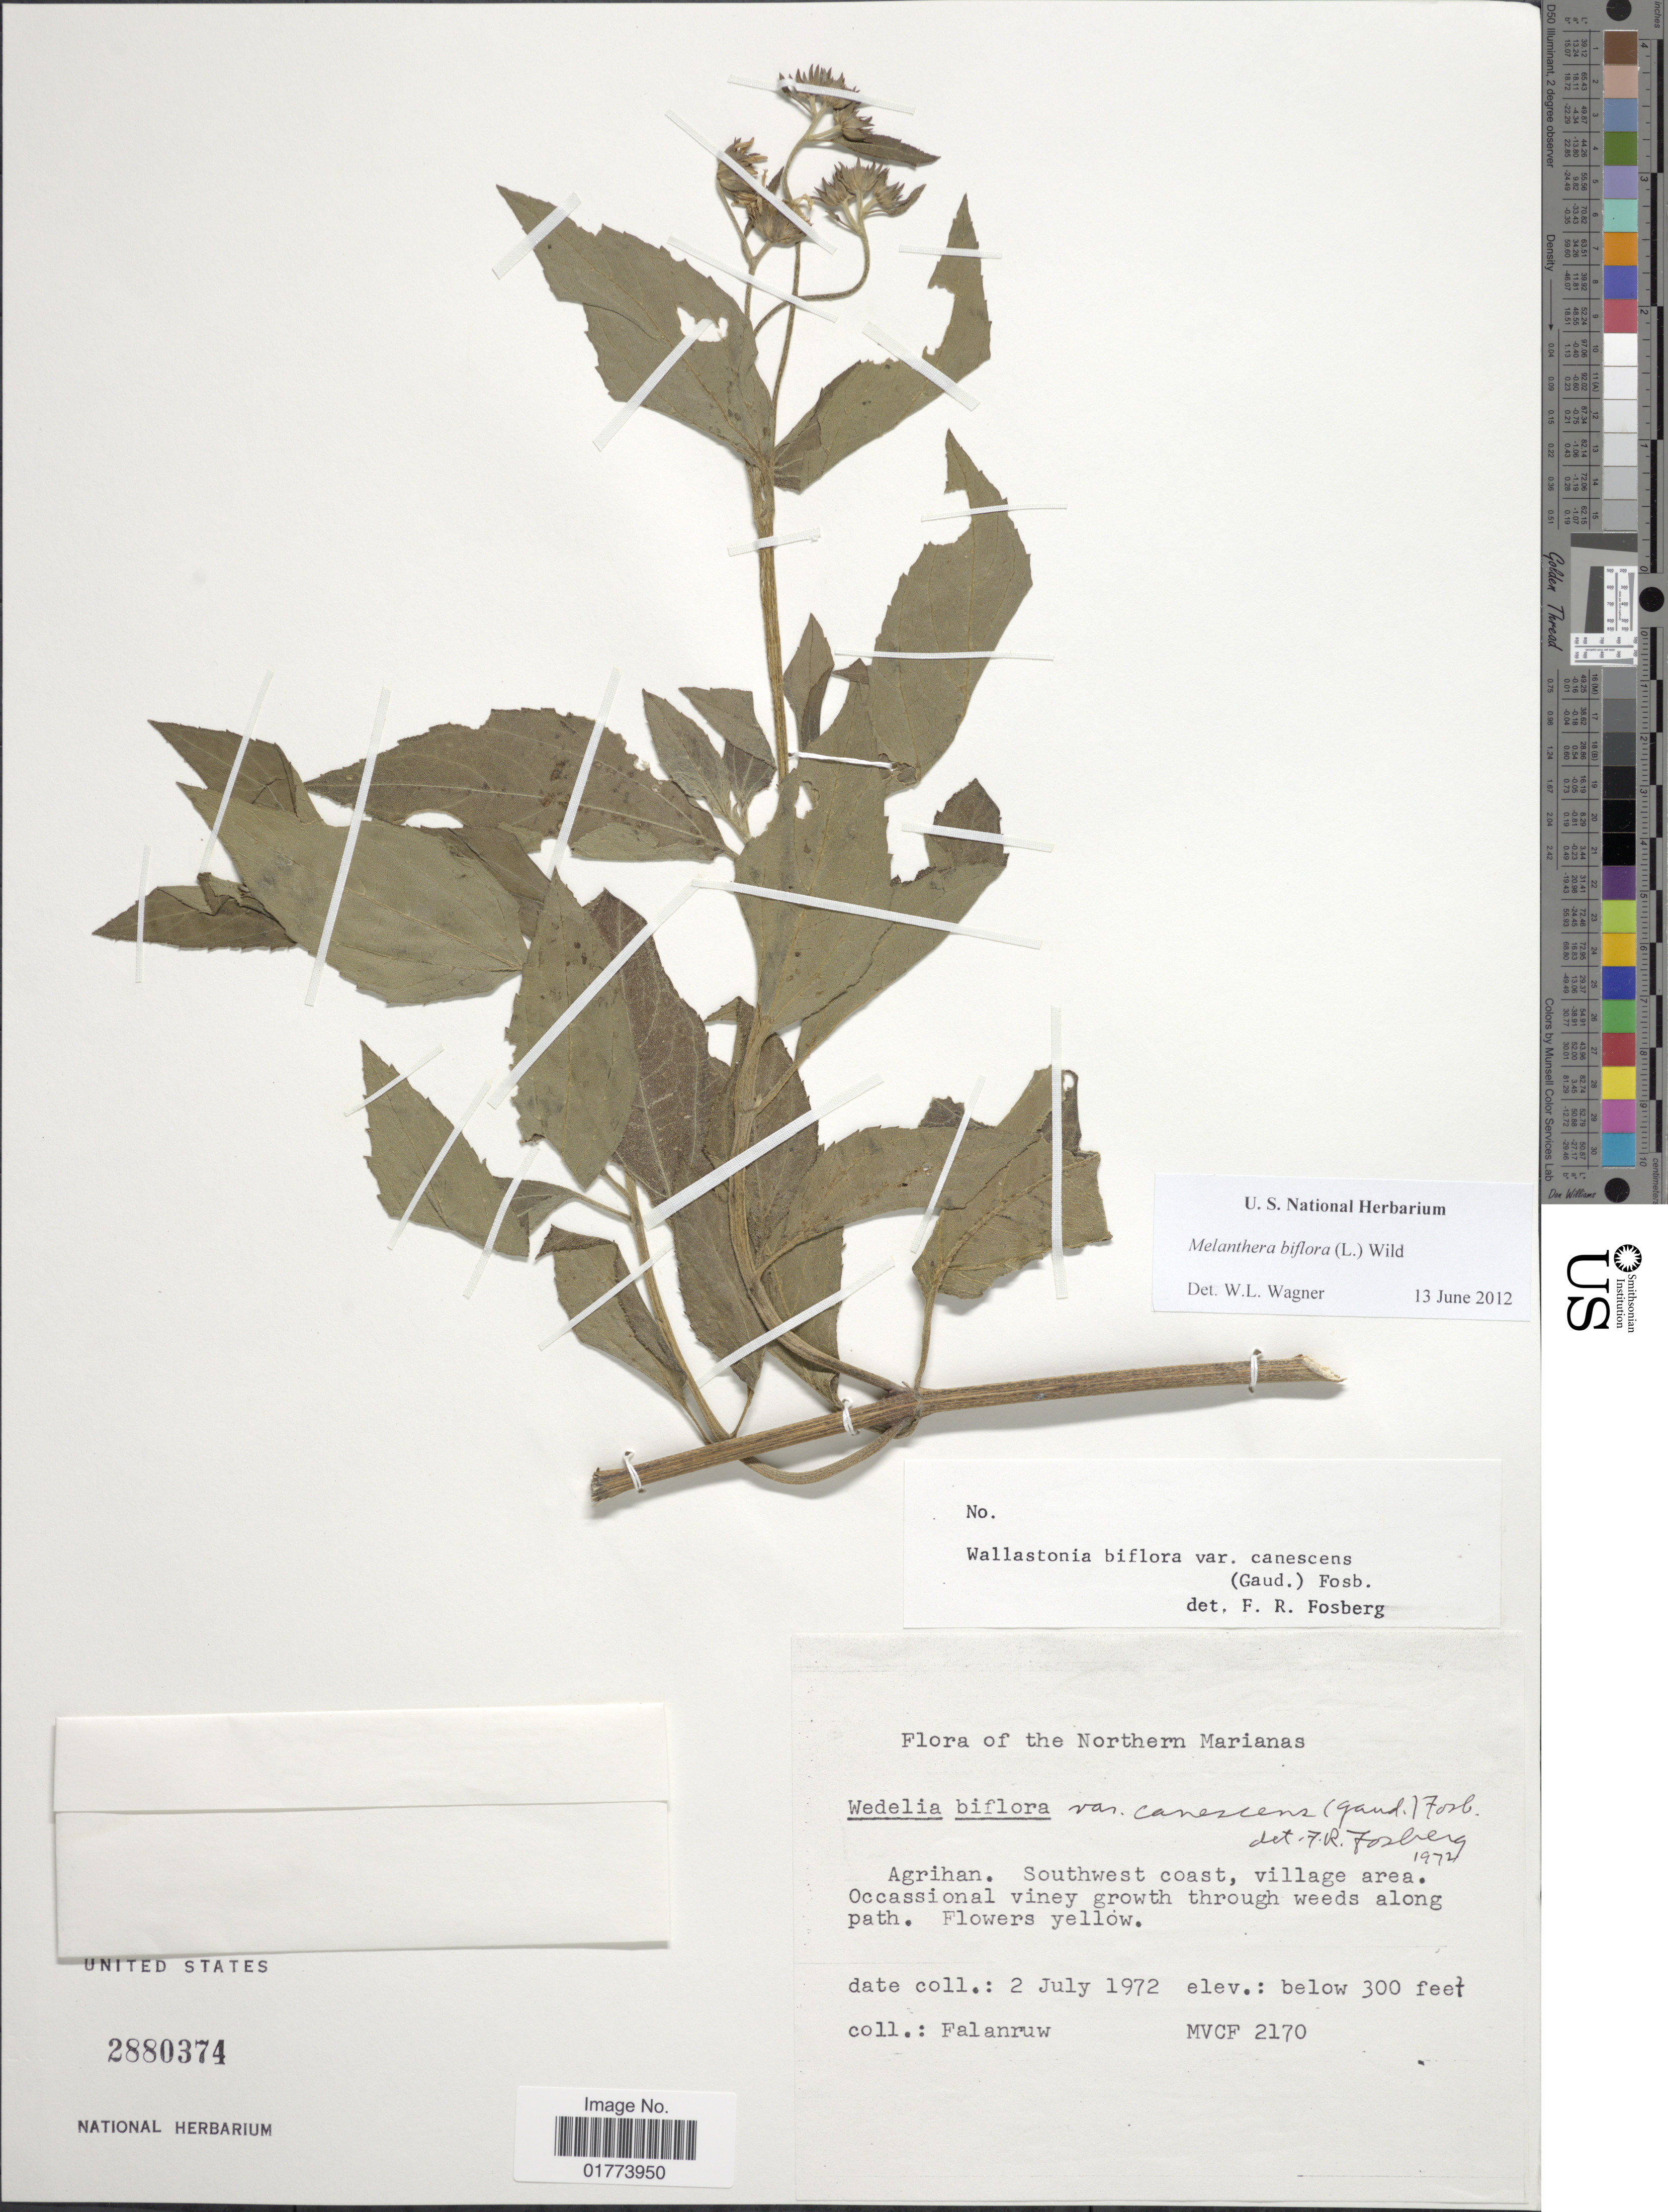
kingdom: Plantae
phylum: Tracheophyta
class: Magnoliopsida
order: Asterales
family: Asteraceae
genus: Wollastonia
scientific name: Wollastonia uniflora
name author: (Willd.) Orchard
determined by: Wagner, W. L., (BOT), Smithsonian Institution - National Museum of Natural History (UNITED STATES)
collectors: Falanruw, --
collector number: MVCF2170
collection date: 1972-07-02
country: Northern Mariana Islands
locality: Agrihan, Southwest coast, village area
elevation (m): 91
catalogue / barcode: US 2880374